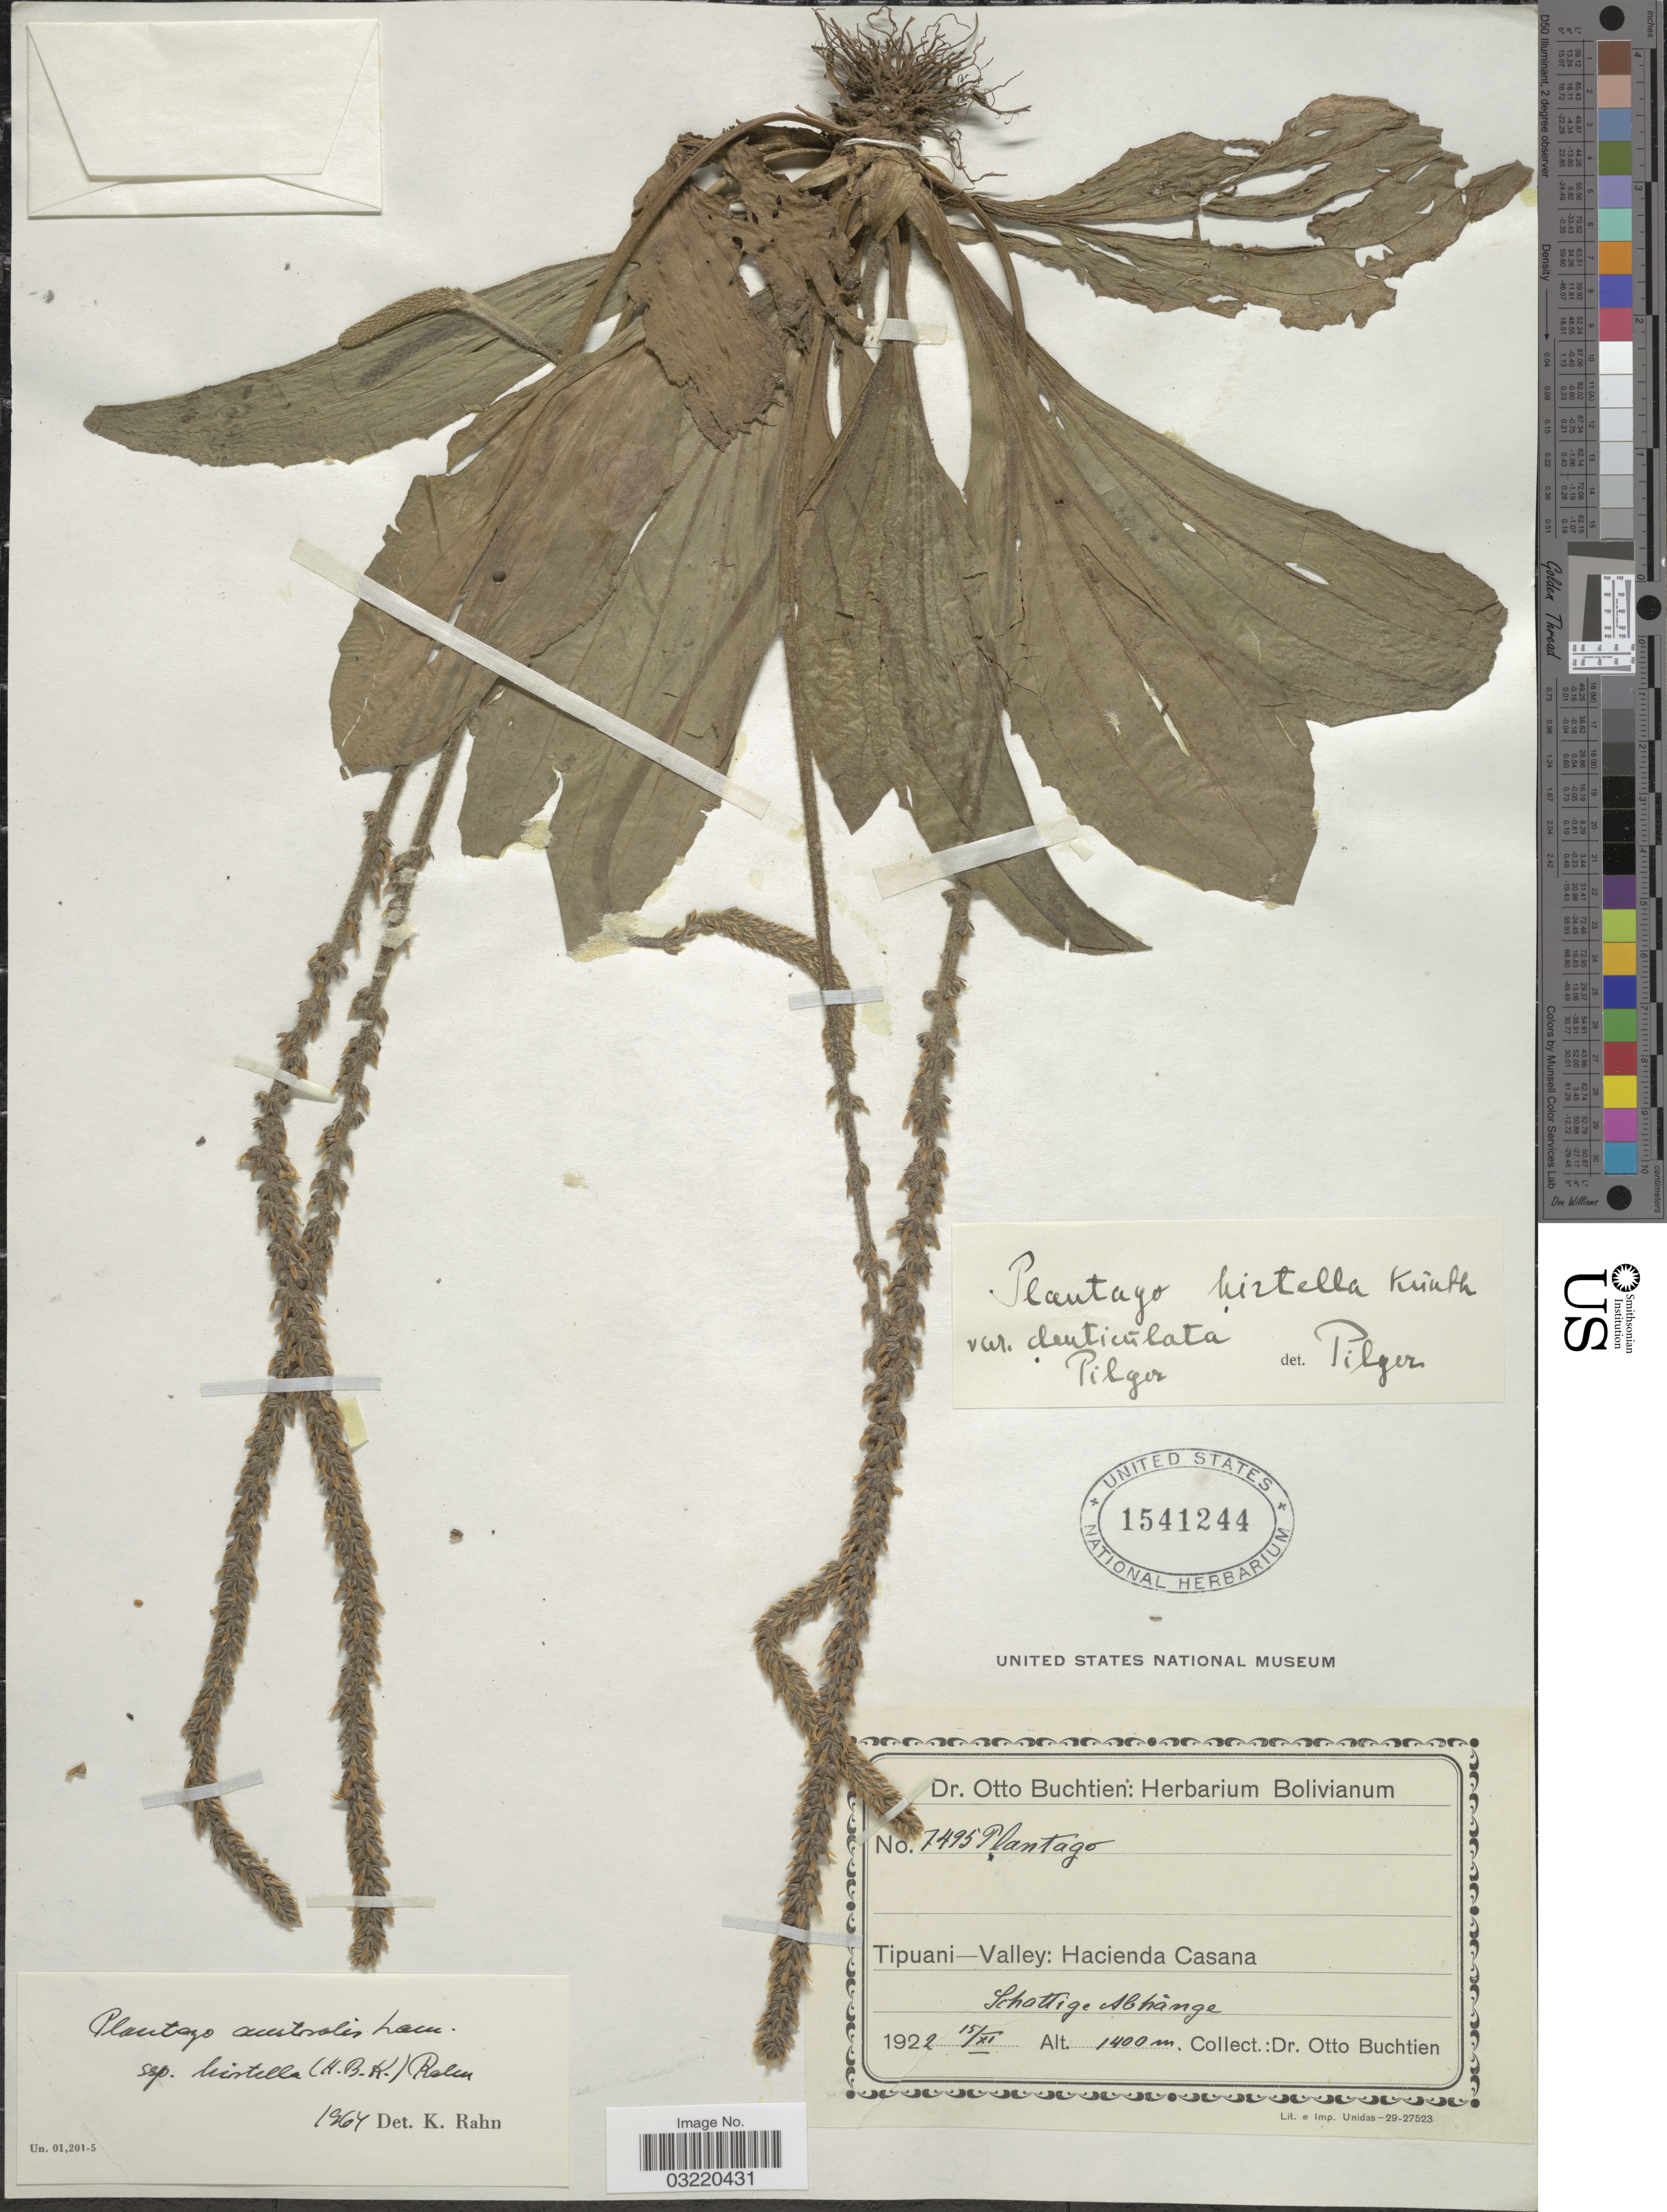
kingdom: Plantae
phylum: Tracheophyta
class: Magnoliopsida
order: Lamiales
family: Plantaginaceae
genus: Plantago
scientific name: Plantago australis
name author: Lam.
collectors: O. Buchtien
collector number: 7495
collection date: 1922-11-15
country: Bolivia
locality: Tipuani-Valley: Hacienda Casana.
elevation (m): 1400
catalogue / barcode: US 1541244